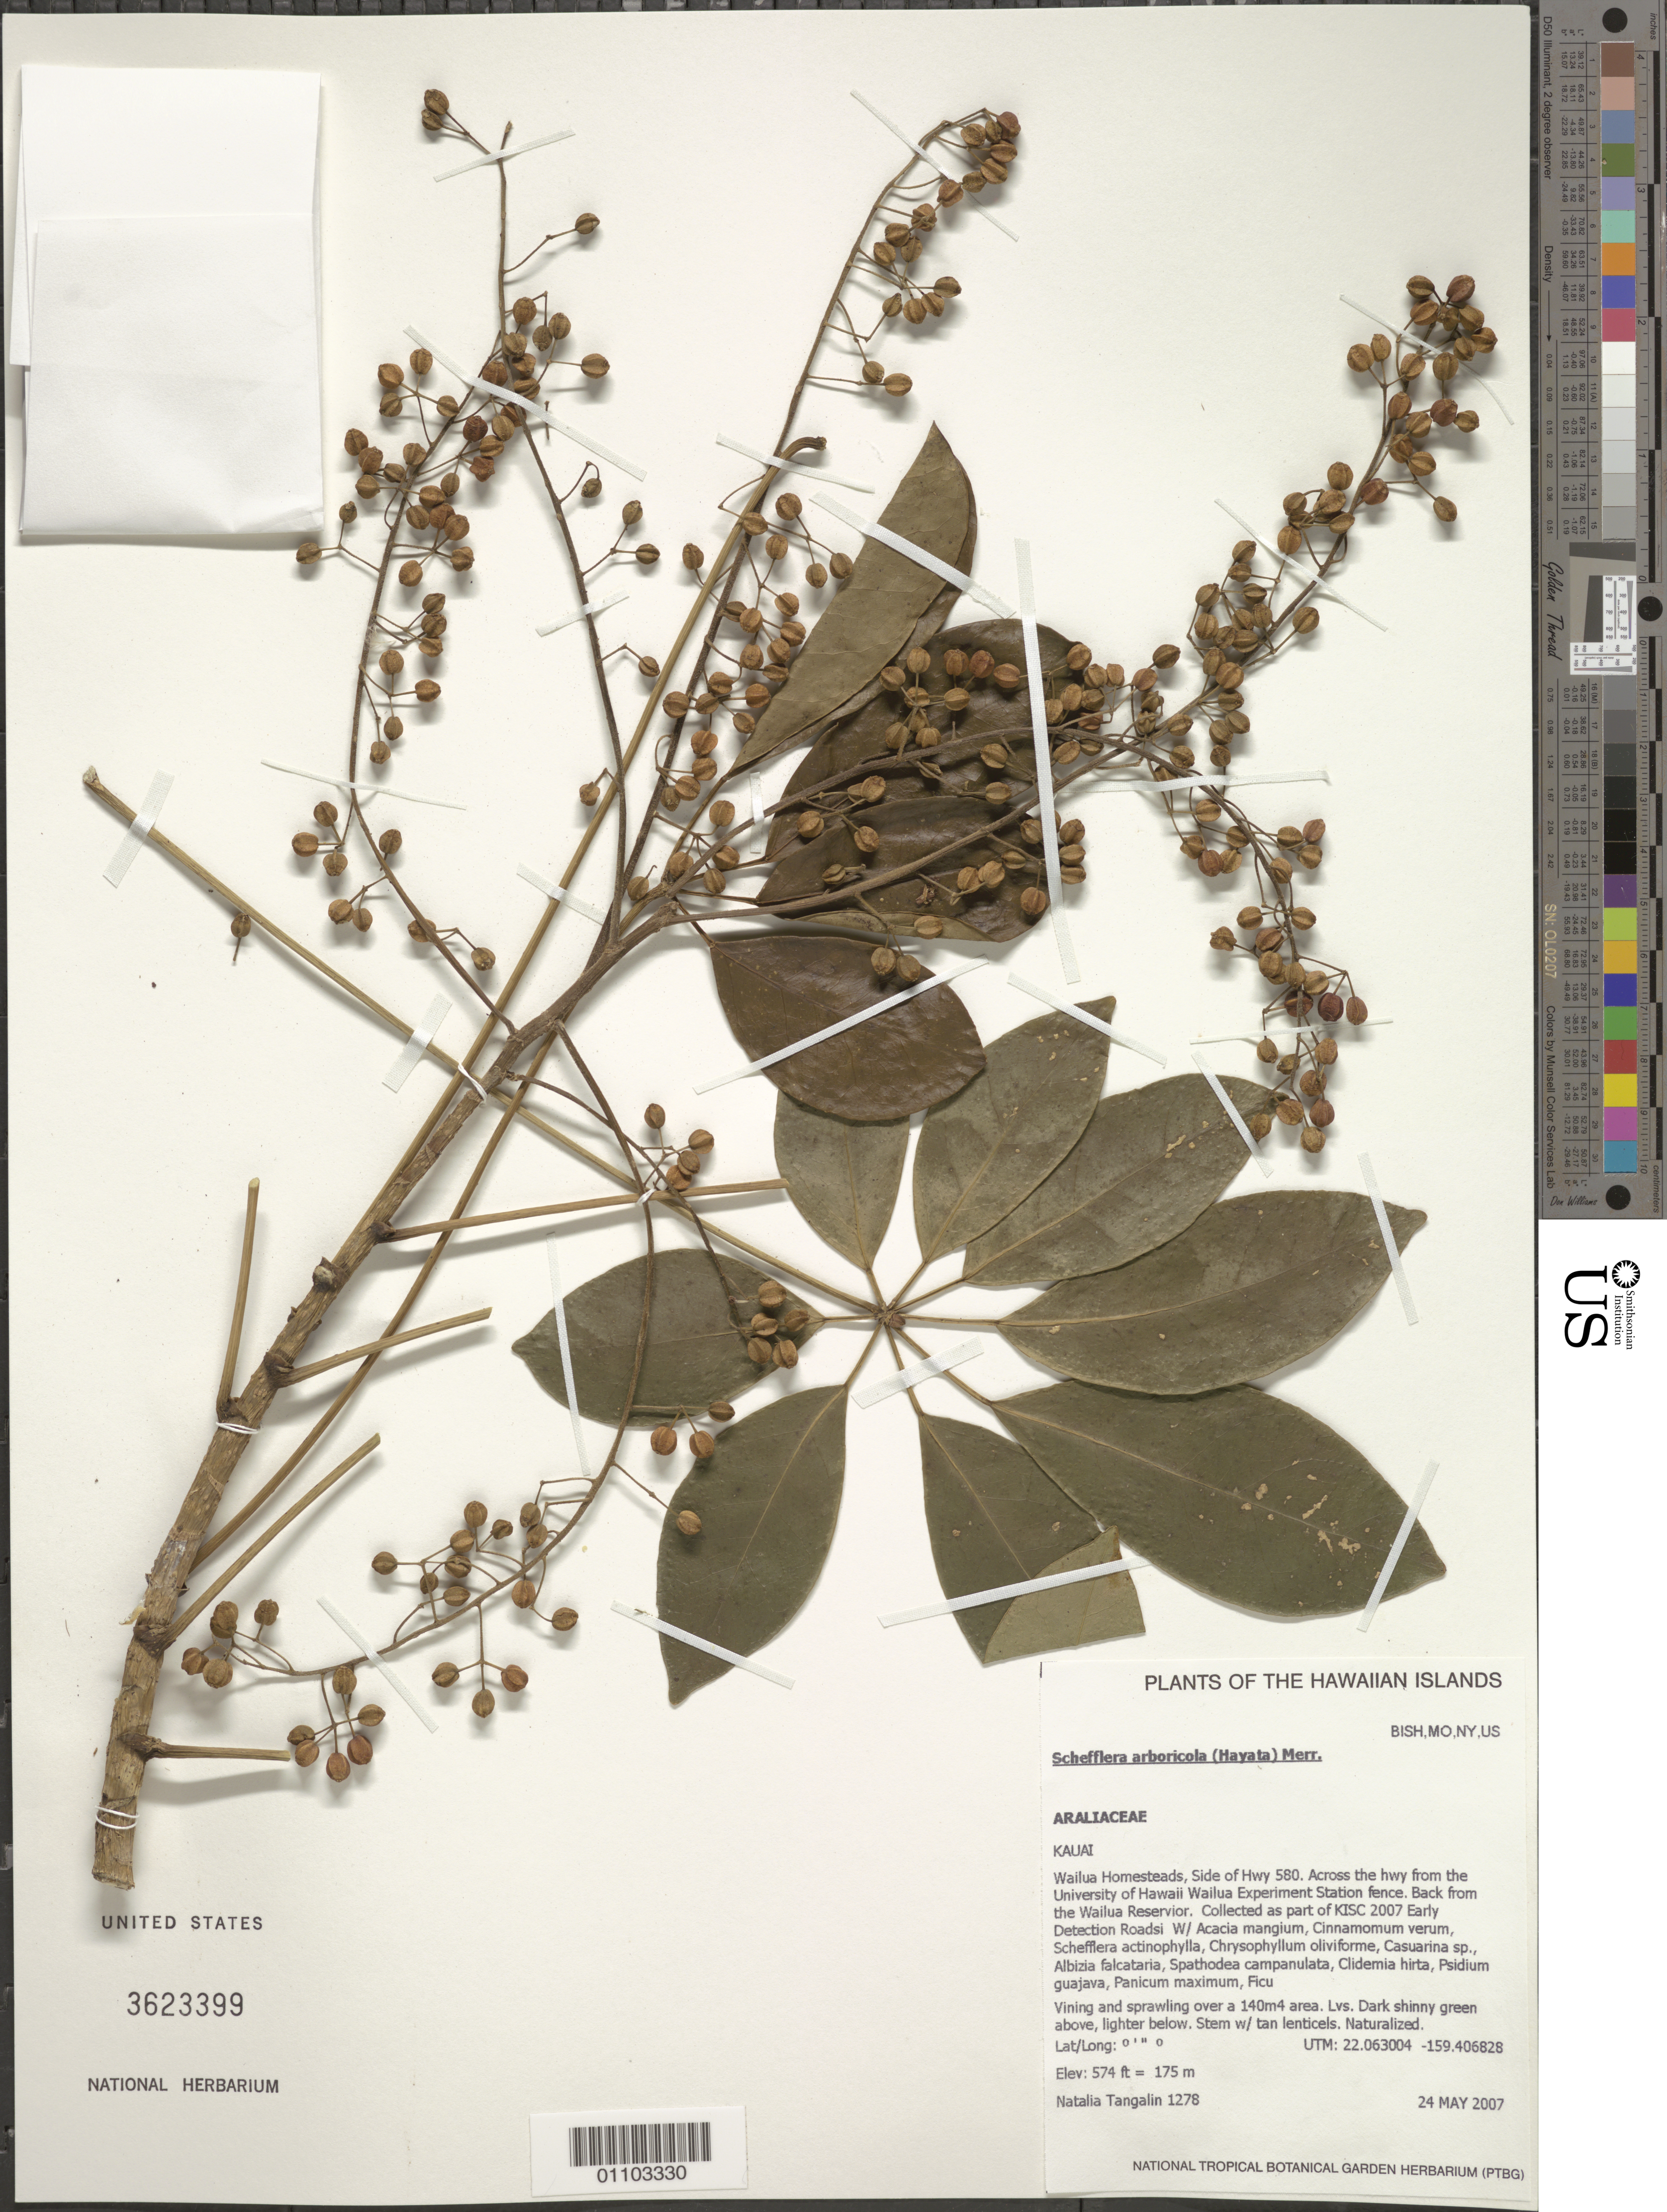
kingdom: Plantae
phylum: Tracheophyta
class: Magnoliopsida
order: Apiales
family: Araliaceae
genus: Heptapleurum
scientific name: Heptapleurum arboricola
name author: Hayata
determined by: Wagner, W. L., (BOT), Smithsonian Institution - National Museum of Natural History (UNITED STATES)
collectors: N. Tangalin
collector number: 1278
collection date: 2007-05-24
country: United States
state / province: Hawaii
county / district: Kauai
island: Kaua'i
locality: Wailua, Side of Hwy. 580, past the University of Hawaii Wailua Experiment Station fence along the road, across from the Wailua Reservoir growing on an old fence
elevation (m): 175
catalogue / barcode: US 3623399